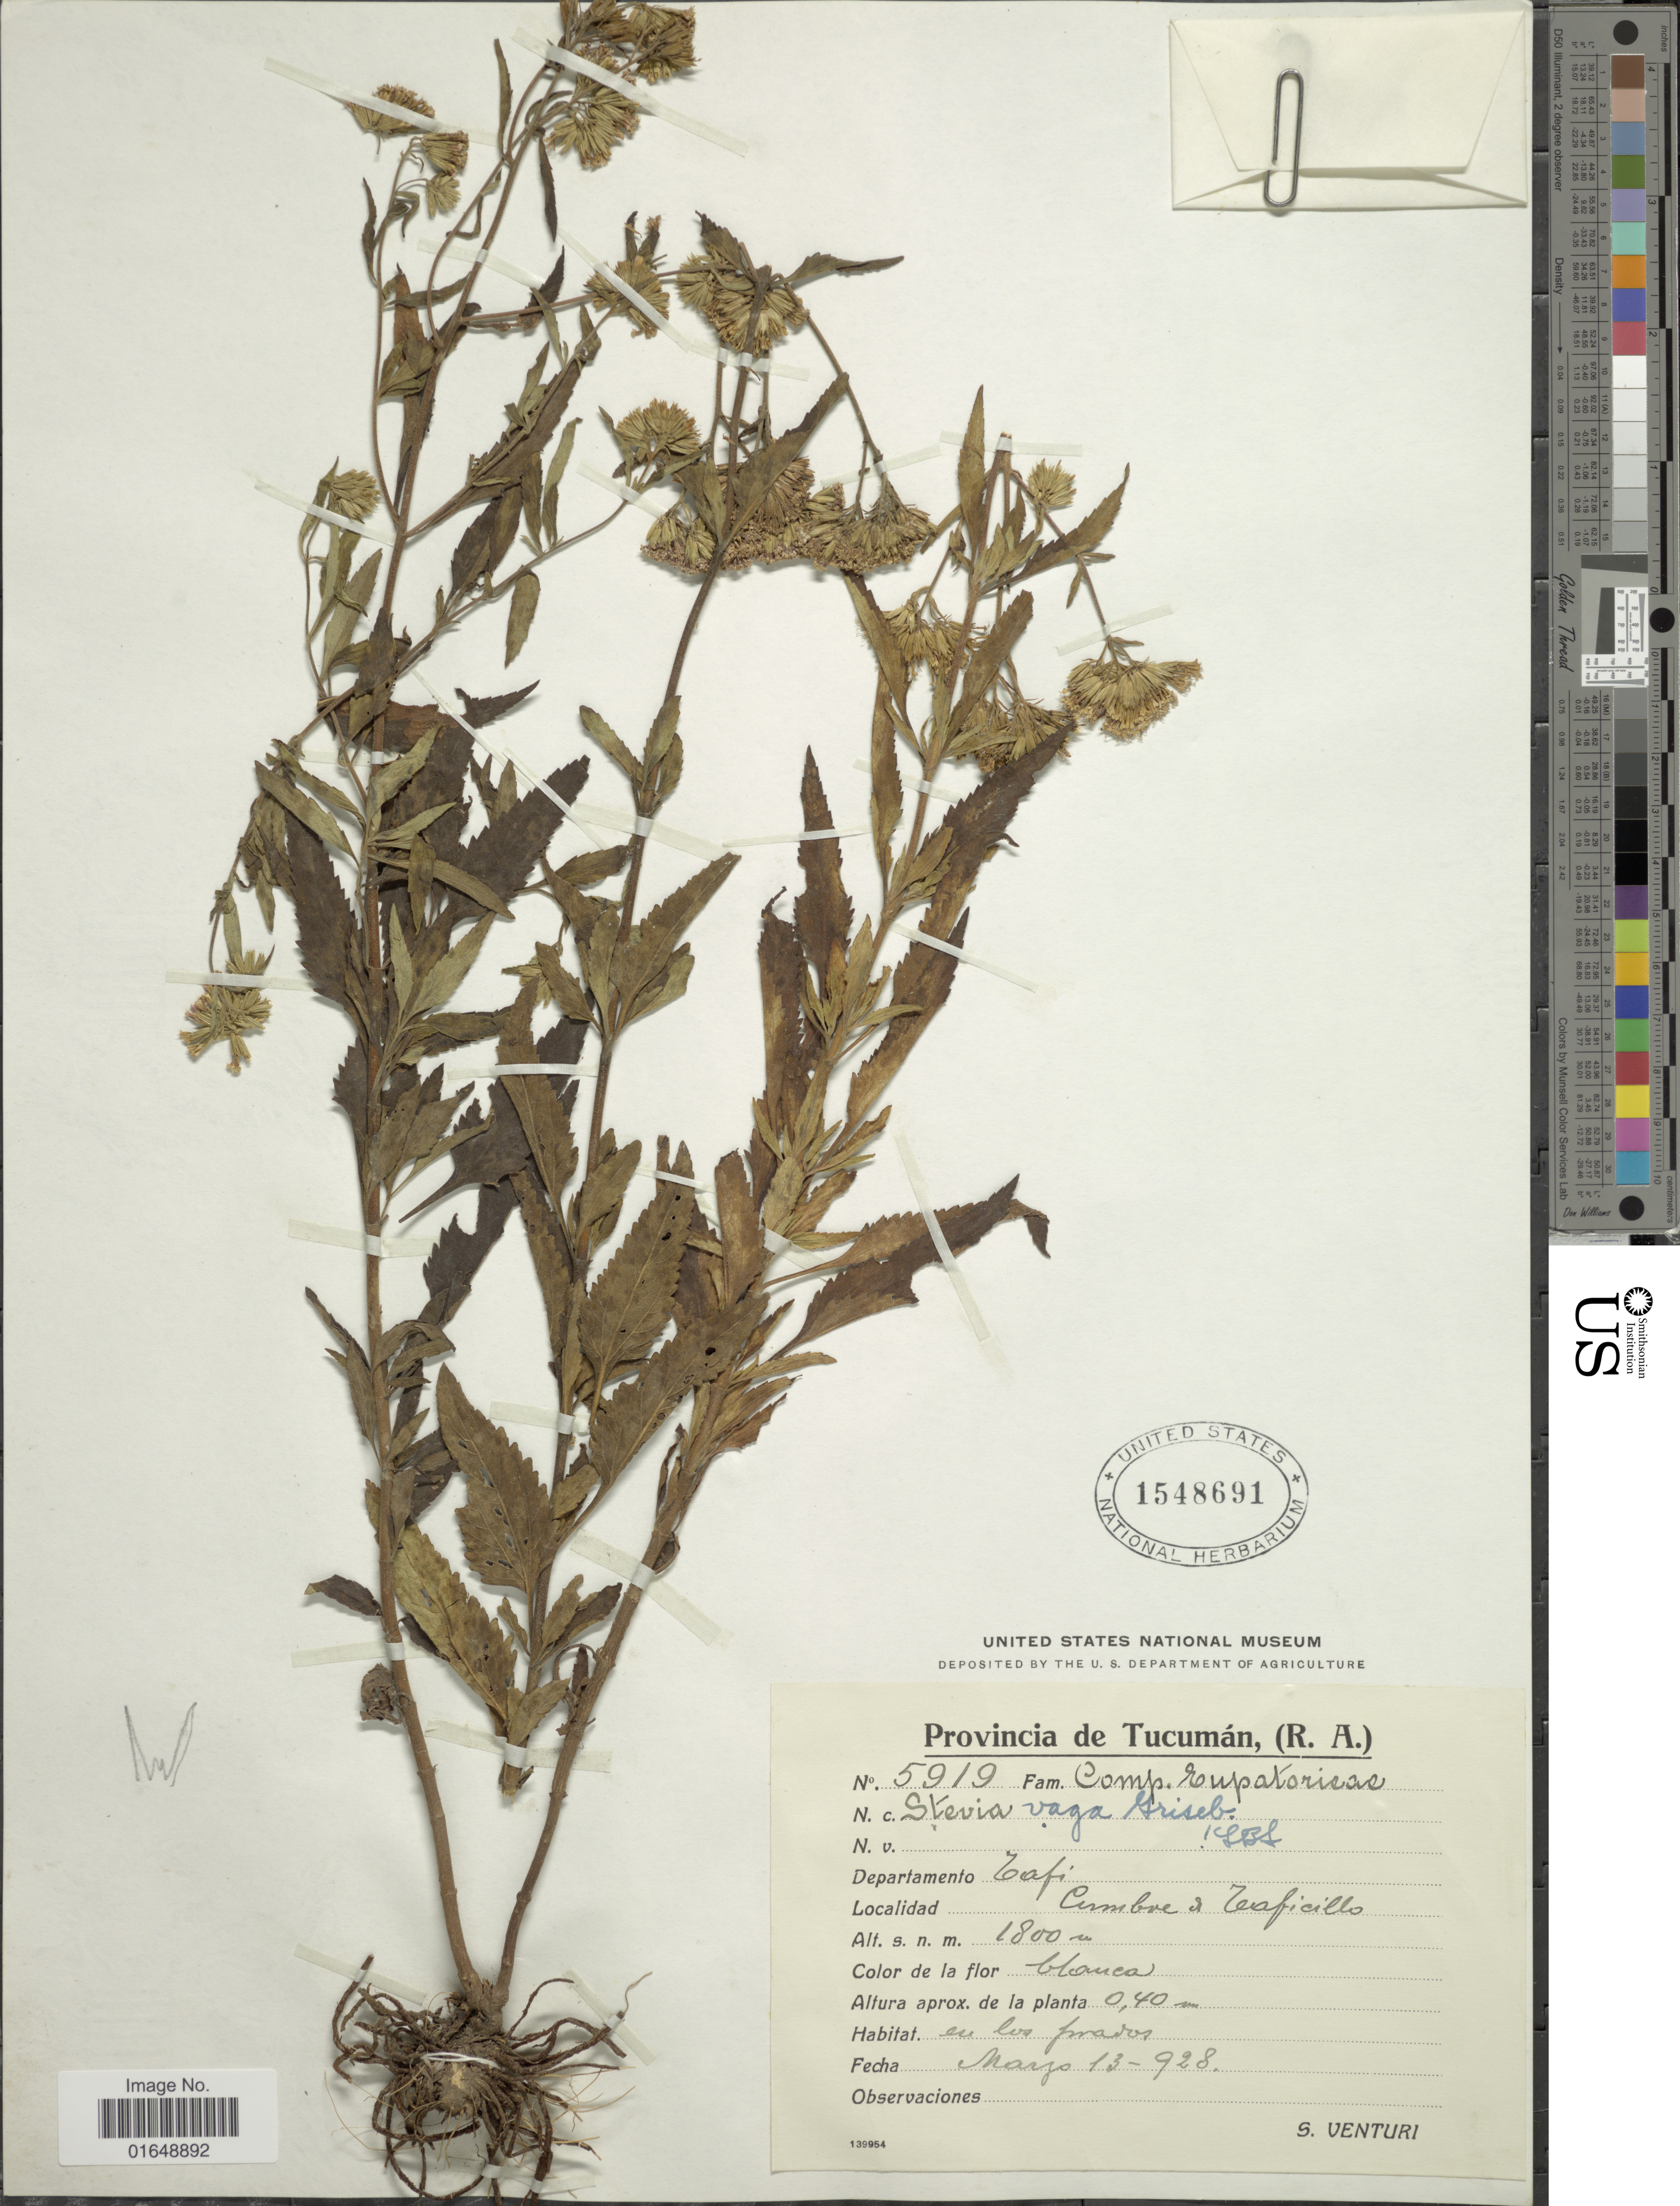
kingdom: Plantae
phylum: Tracheophyta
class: Magnoliopsida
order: Asterales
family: Asteraceae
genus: Stevia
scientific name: Stevia vaga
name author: Griseb.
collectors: S. Venturi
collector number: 5919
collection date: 1928-03-13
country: Argentina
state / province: Tucuman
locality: Provincia de Tucumán, (R.A.). Departamento Tafi. Cumbre de Taficillo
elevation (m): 1800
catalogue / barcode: US 1548691